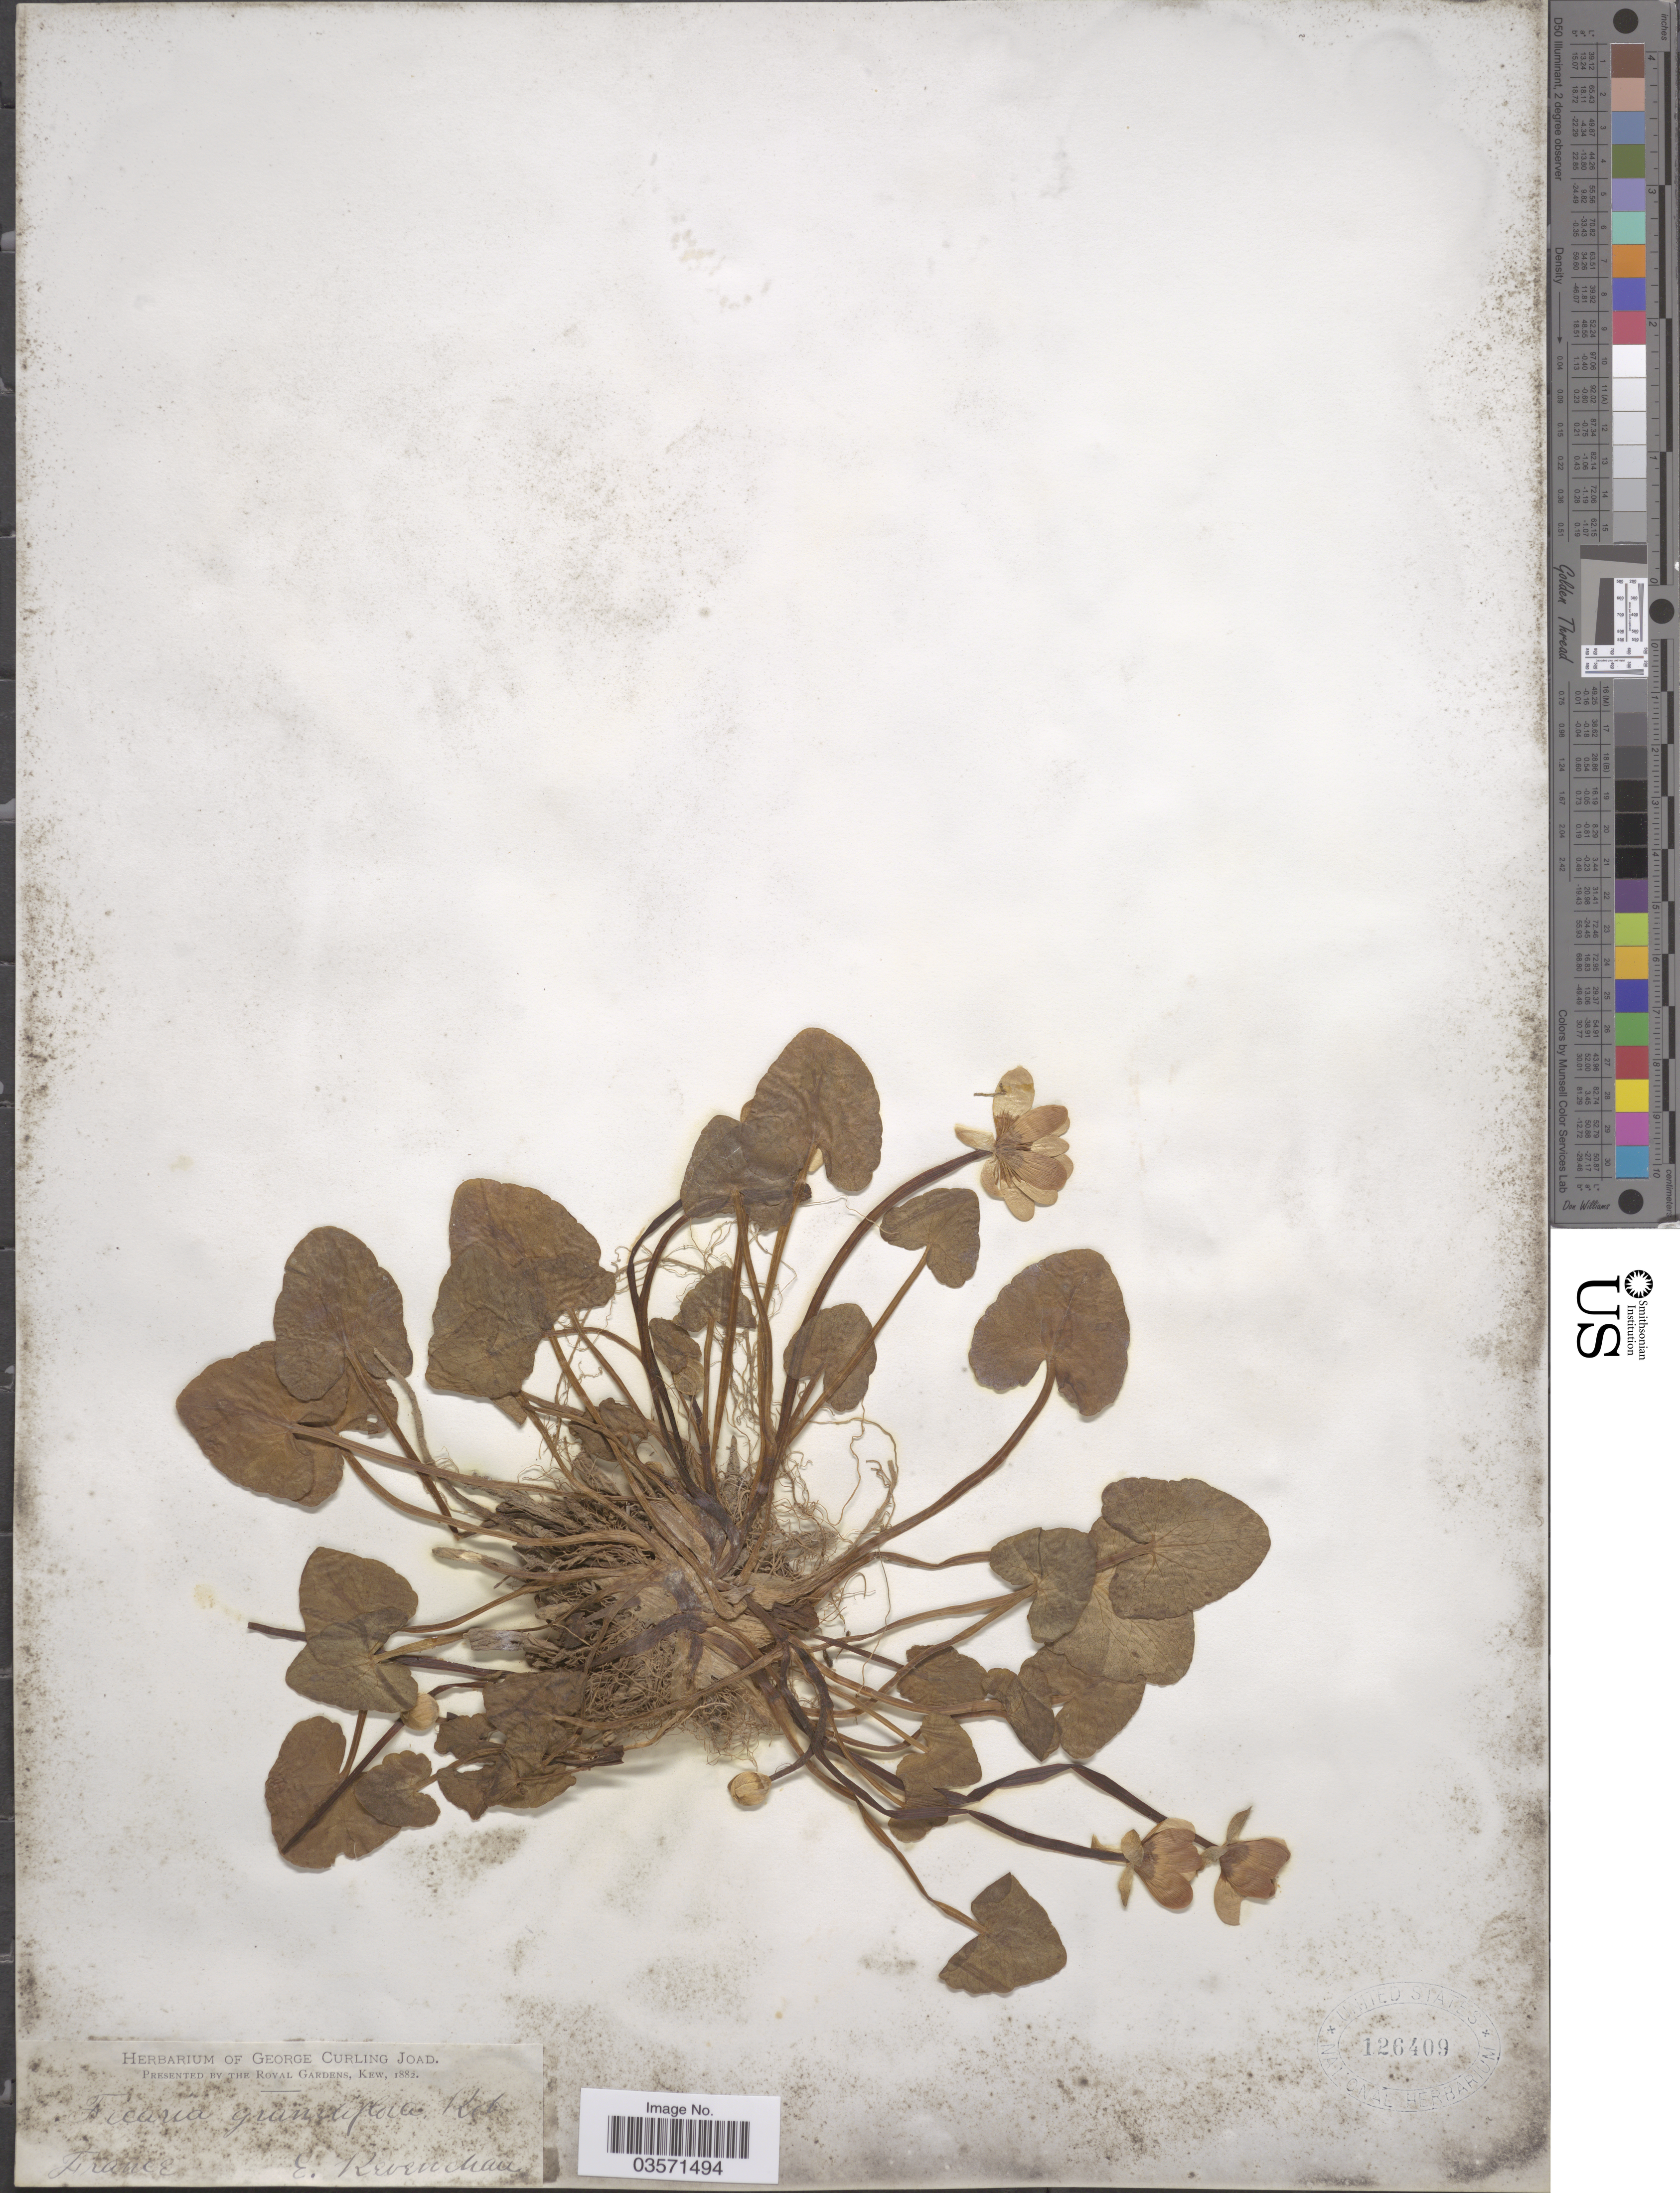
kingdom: Plantae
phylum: Tracheophyta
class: Magnoliopsida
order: Ranunculales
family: Ranunculaceae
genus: Ficaria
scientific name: Ficaria verna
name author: Huds.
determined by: Strong, M. T., (US), Smithsonian Institution - National Museum of Natural History (UNITED STATES)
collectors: E. Reverchon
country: France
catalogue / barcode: US 126409